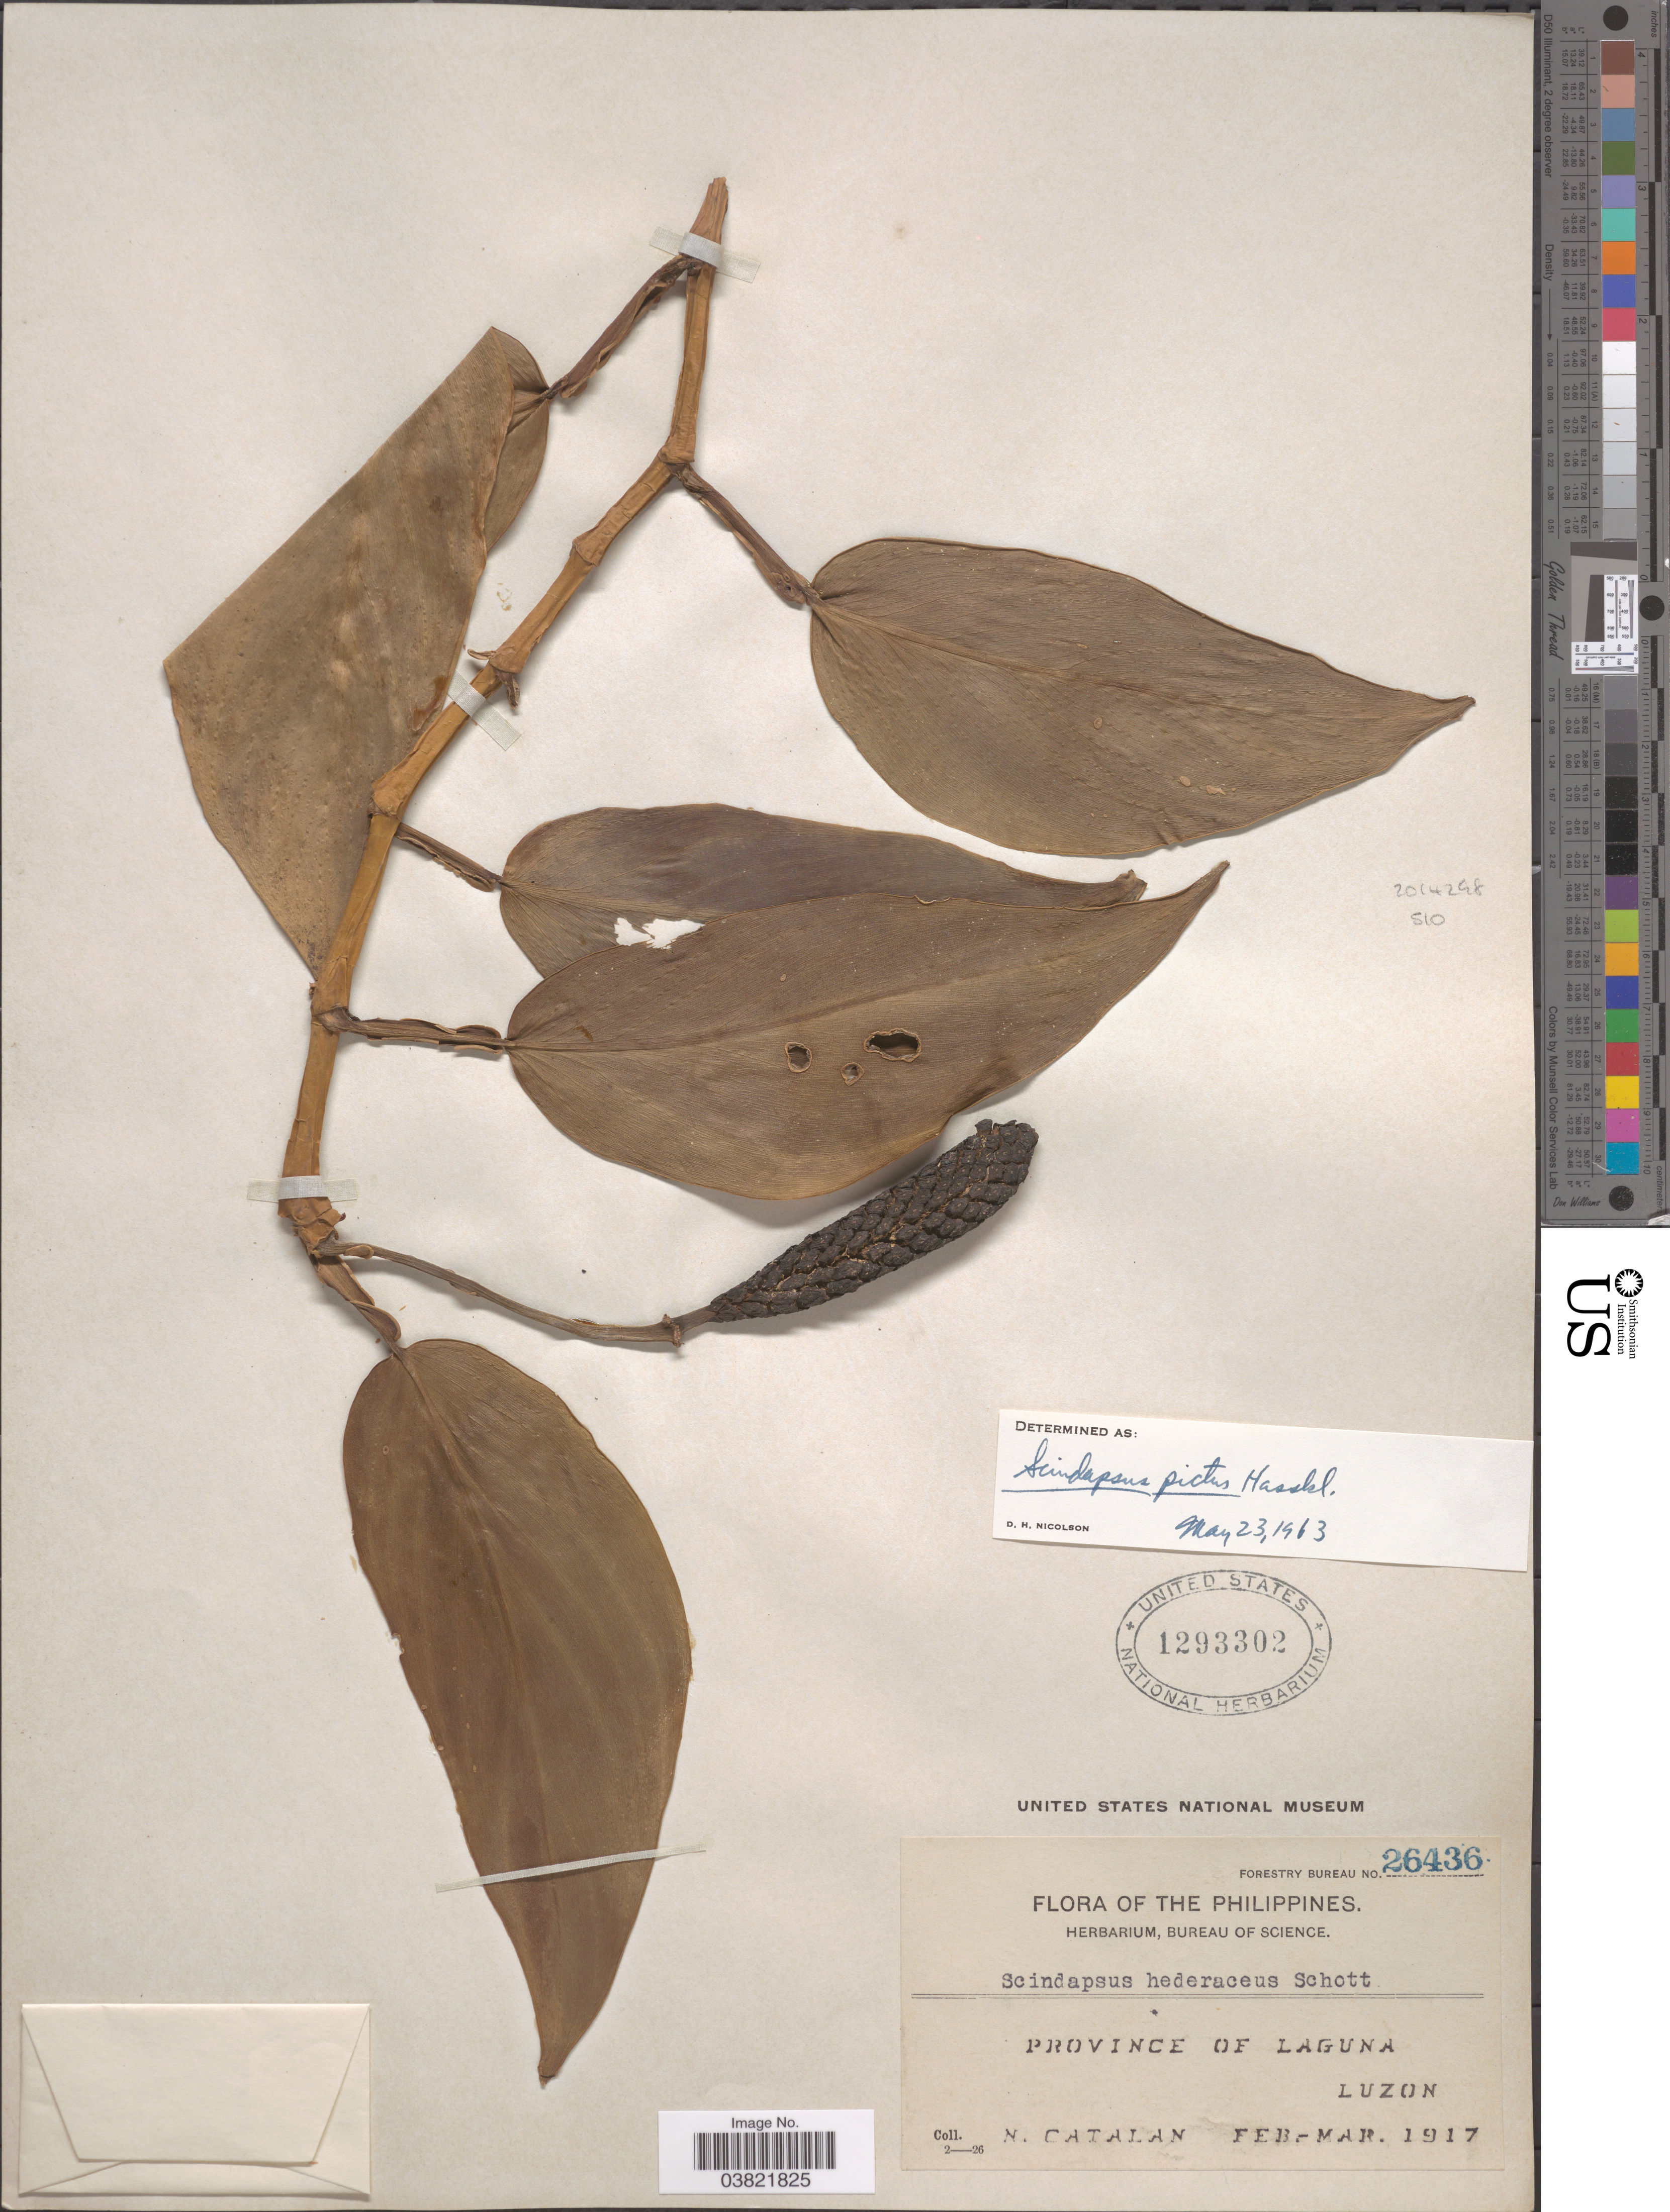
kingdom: Plantae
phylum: Tracheophyta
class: Liliopsida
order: Alismatales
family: Araceae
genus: Scindapsus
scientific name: Scindapsus pictus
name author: Hassk.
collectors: N. Catalan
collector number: Forestry Bureau 26436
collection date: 1917-02/1917-03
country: Philippines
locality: Province of Laguna, Luzon.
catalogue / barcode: US 1293302